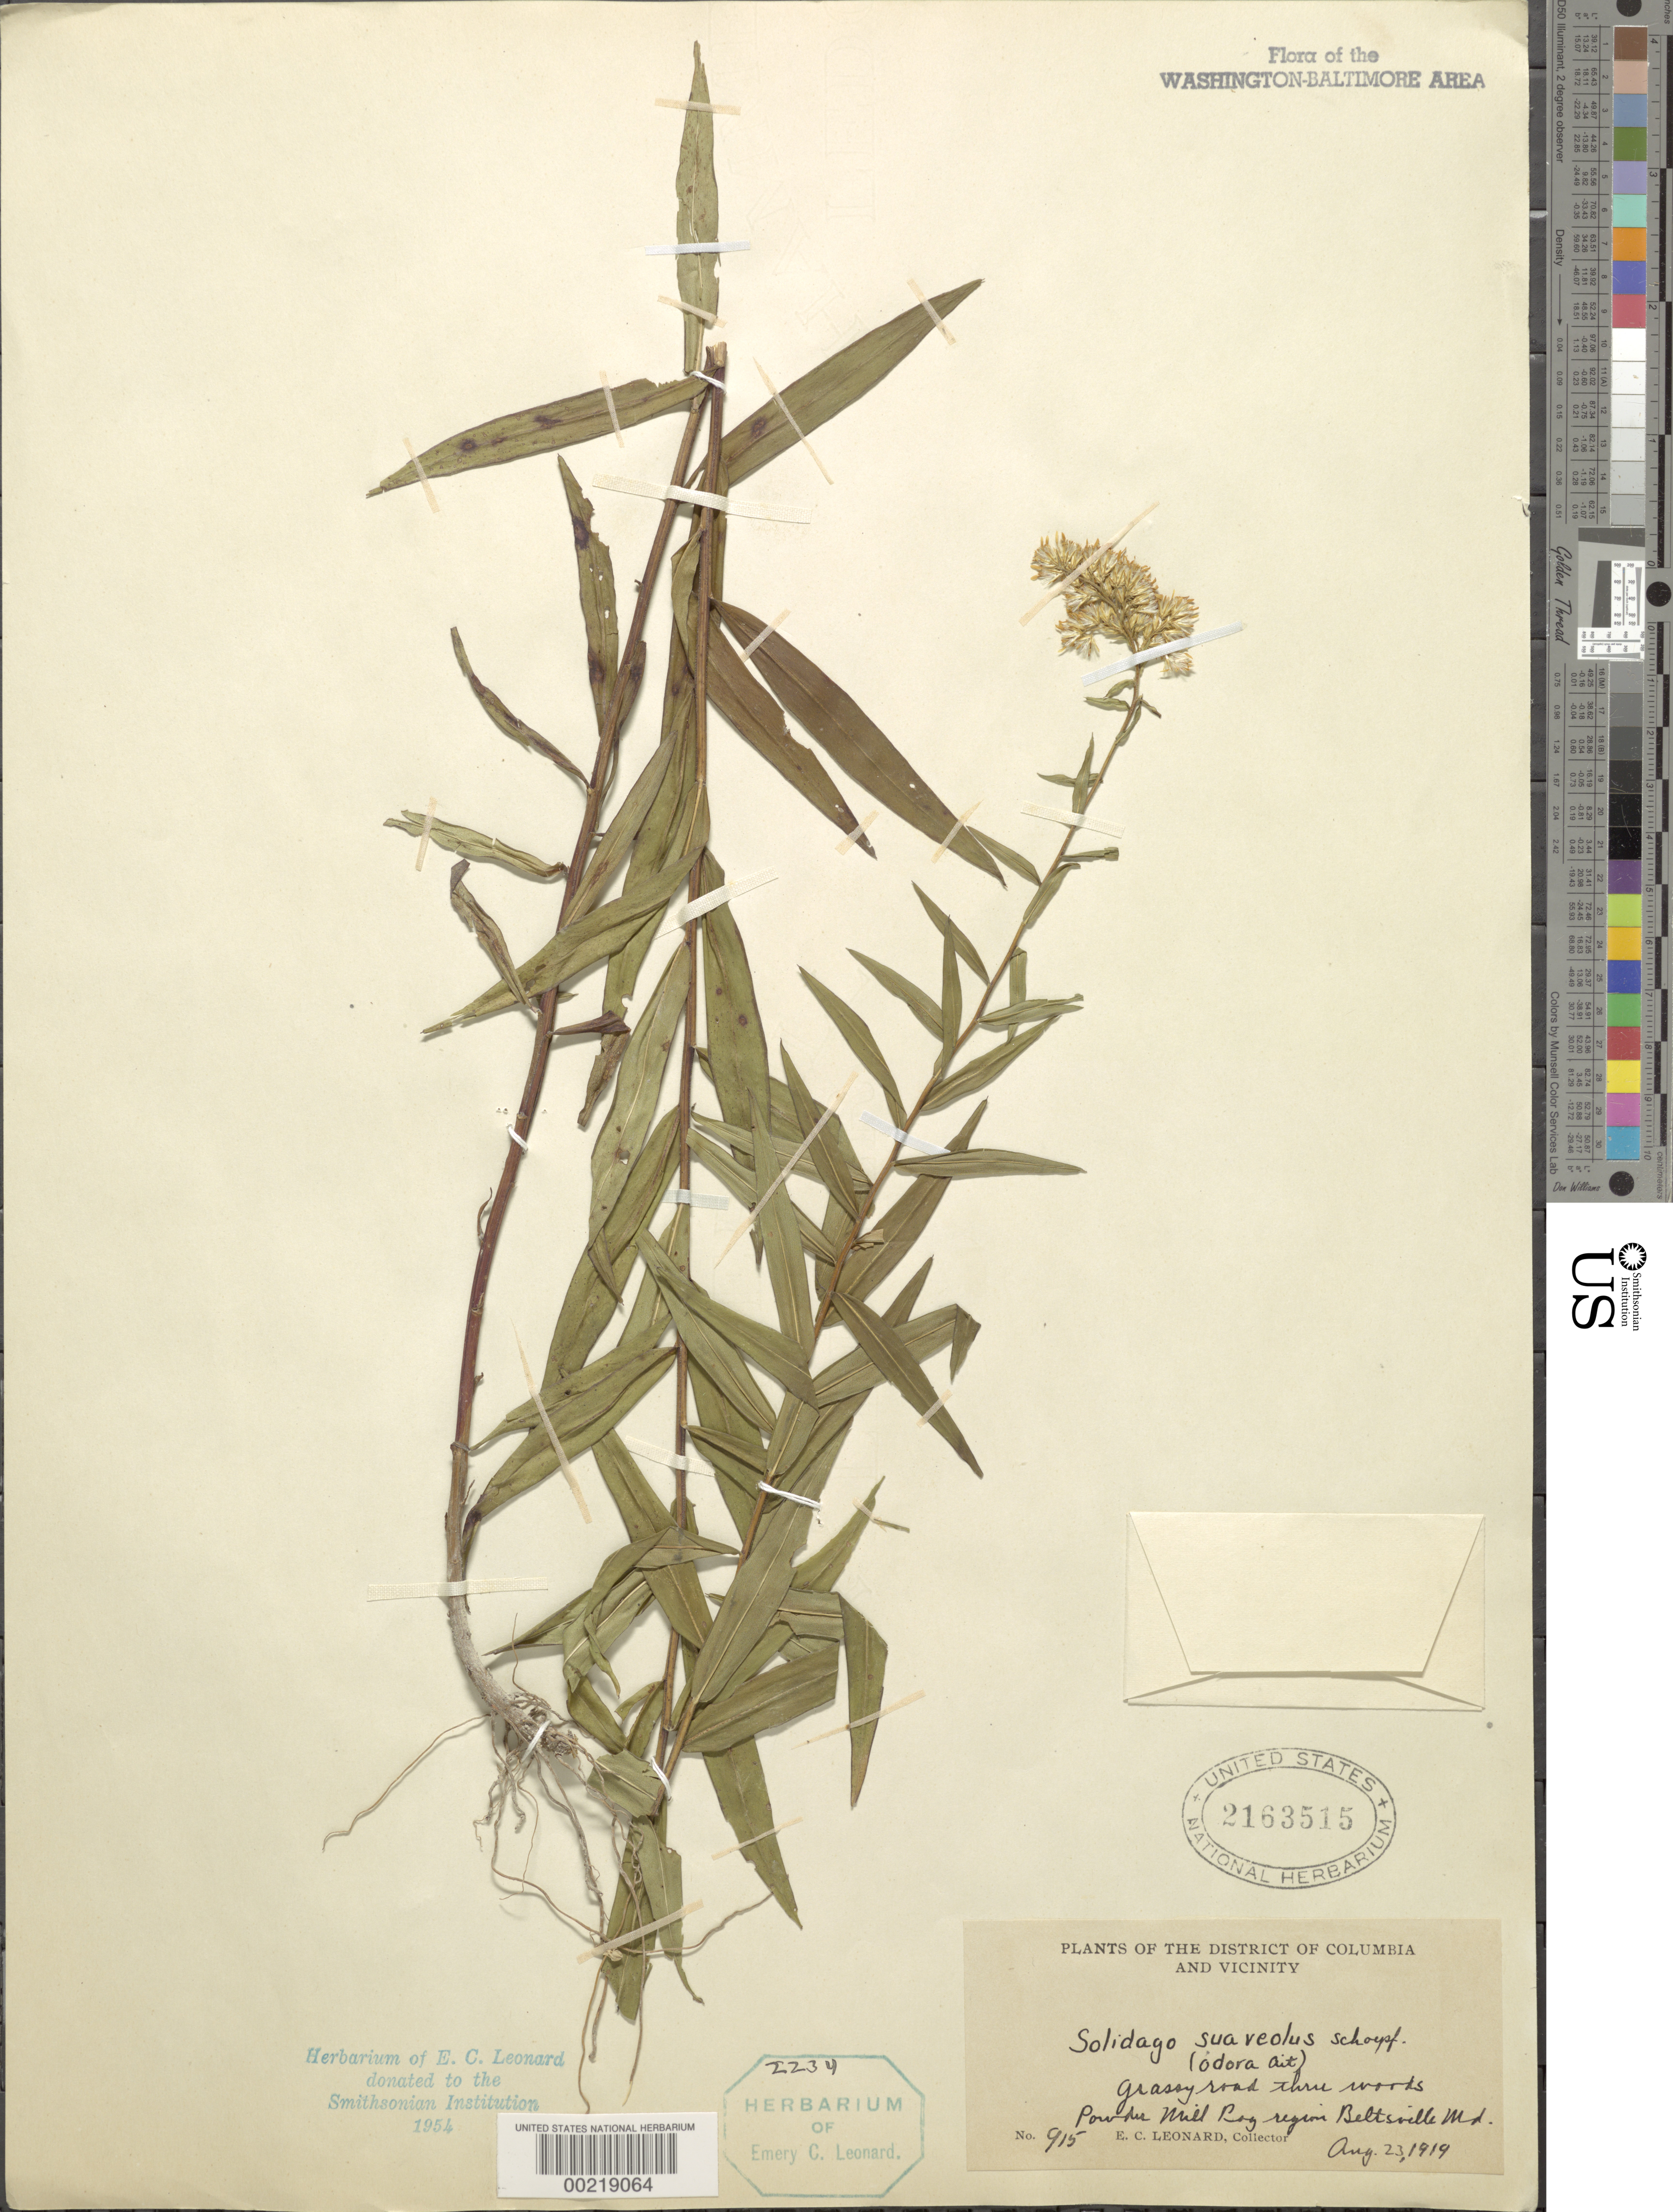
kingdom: Plantae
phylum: Tracheophyta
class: Magnoliopsida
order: Asterales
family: Asteraceae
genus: Solidago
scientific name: Solidago odora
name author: Aiton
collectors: E. C. Leonard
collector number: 915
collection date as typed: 23 Aug 1919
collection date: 1919-08-23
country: United States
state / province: Maryland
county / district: Prince George's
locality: Powder Mill Bog Region, Beltsville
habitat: Grassy road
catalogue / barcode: US 2163515